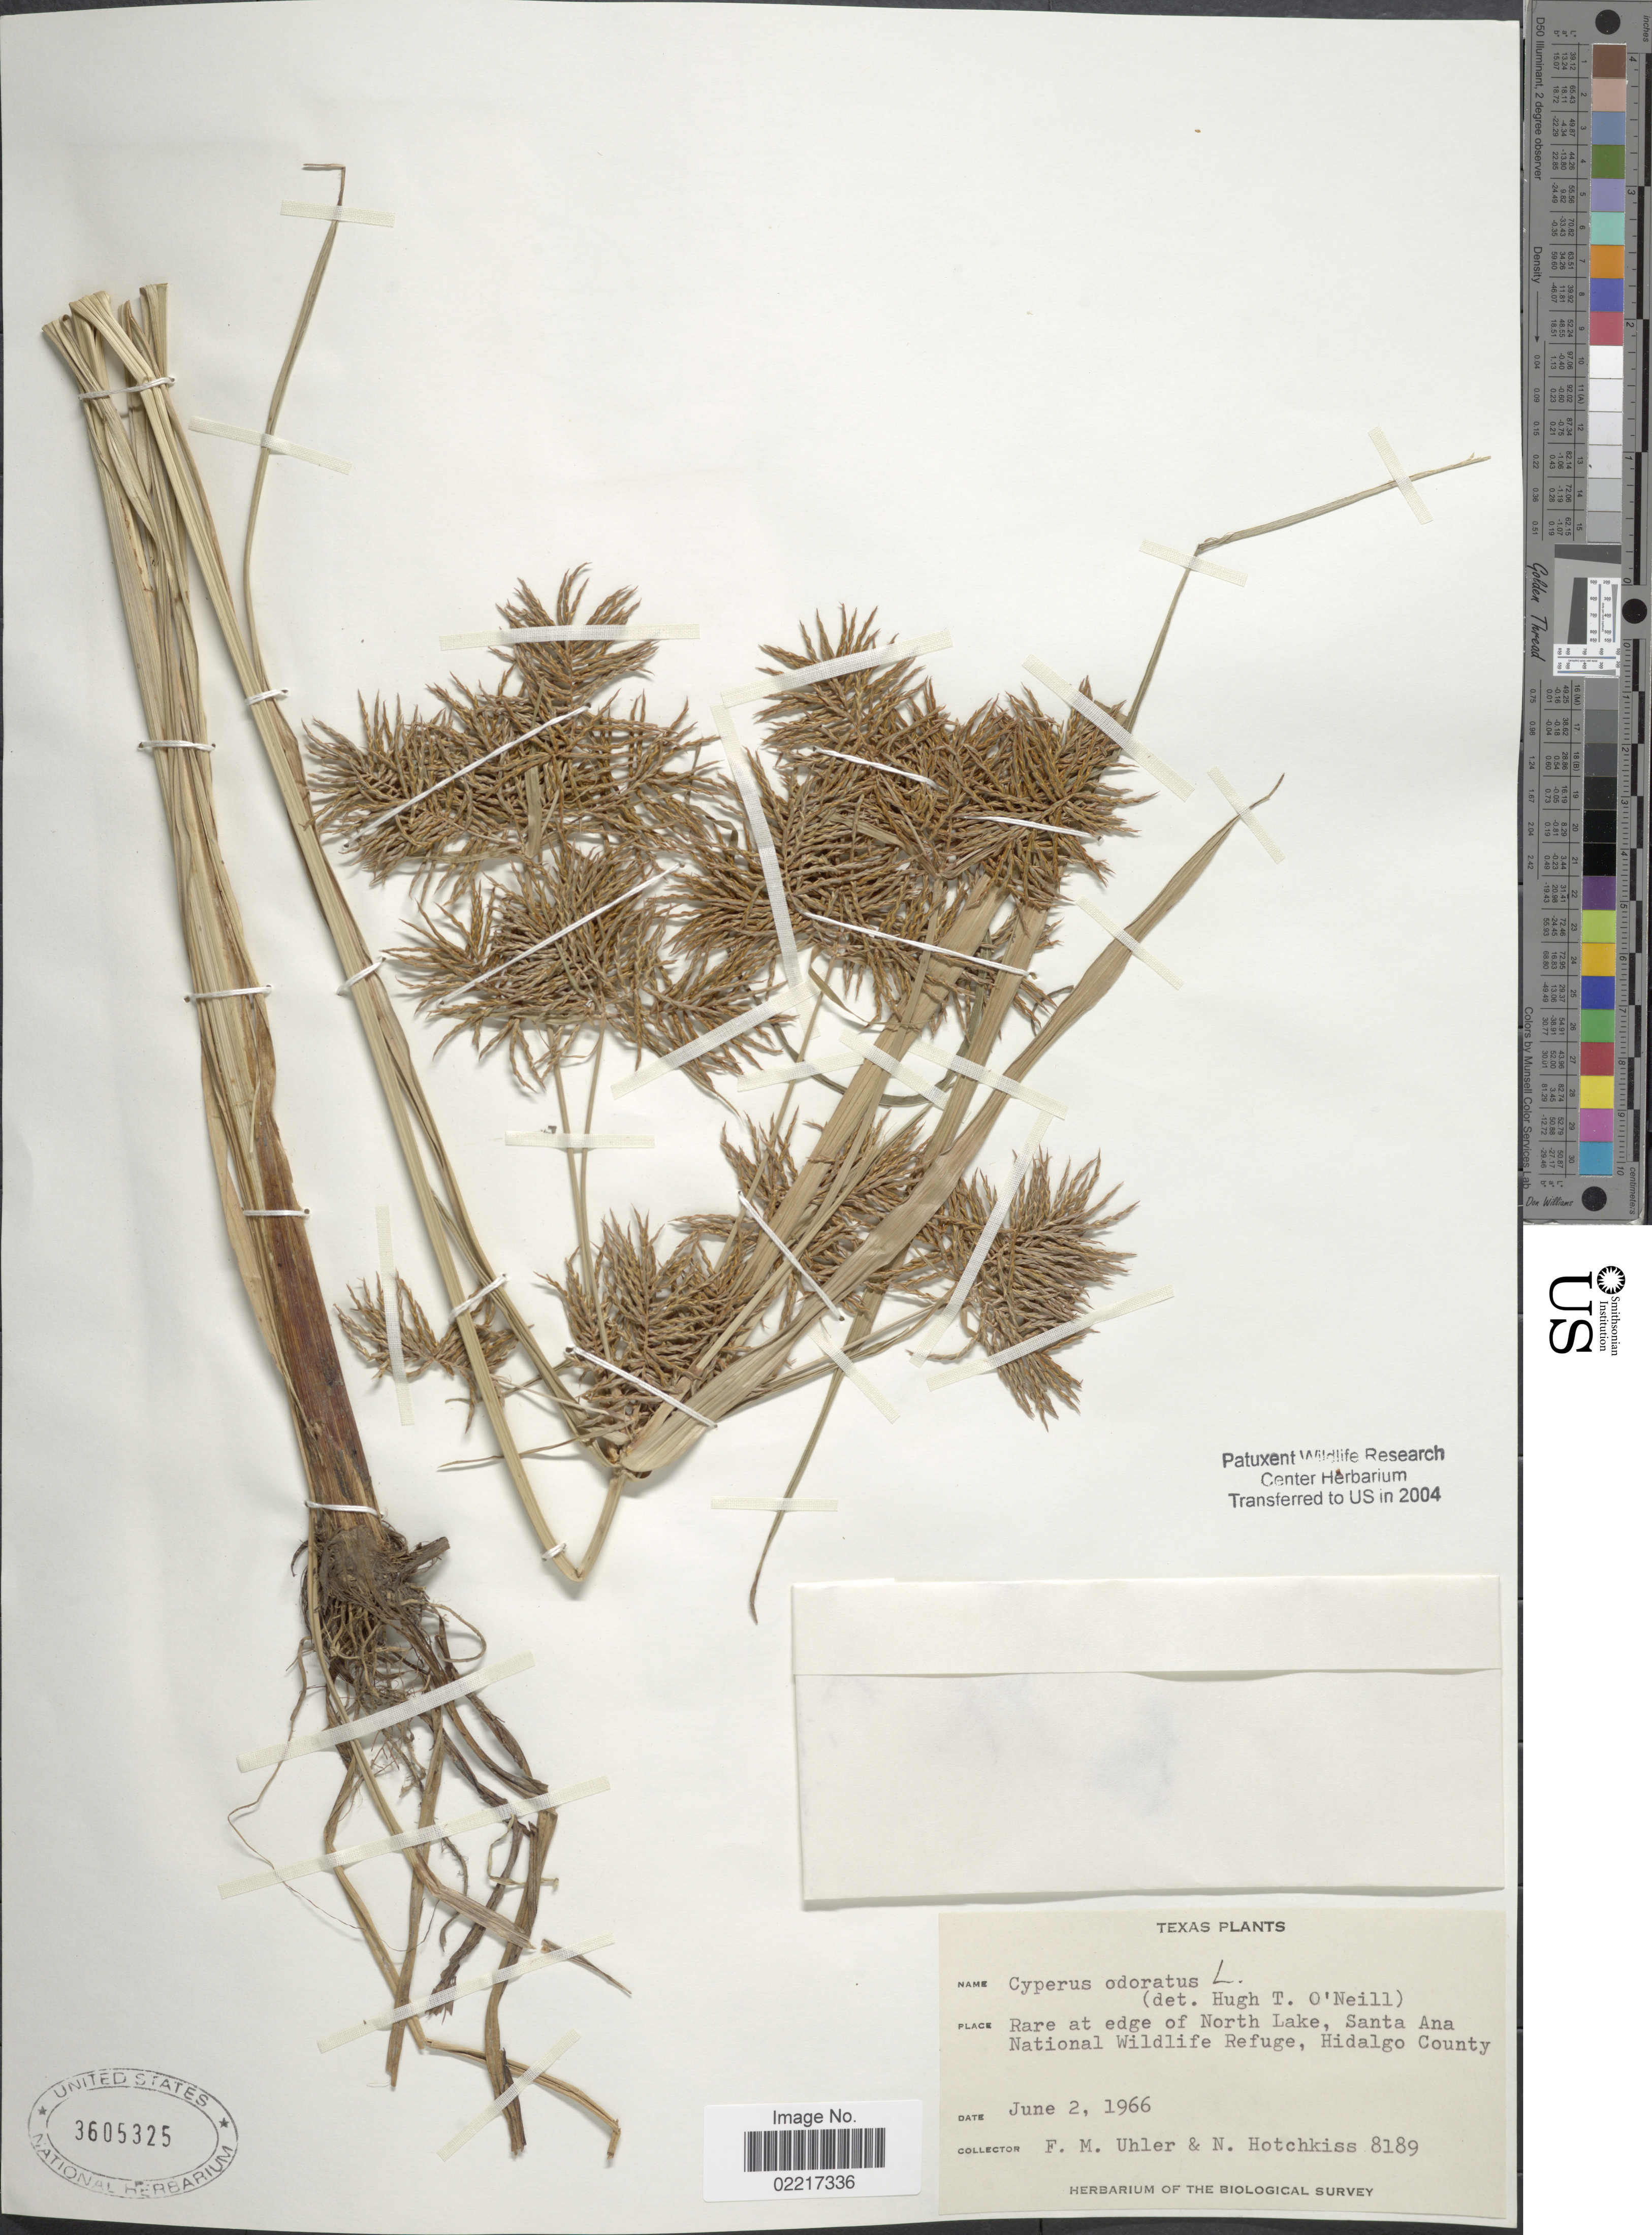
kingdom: Plantae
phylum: Tracheophyta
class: Liliopsida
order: Poales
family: Cyperaceae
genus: Cyperus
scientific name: Cyperus odoratus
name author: L.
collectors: F. M. Uhler & N. Hotchkiss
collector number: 8189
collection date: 1966-06-02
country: United States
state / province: Texas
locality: Rare at edge of North Lake, Santa Ana National Wildlife Refuge, Hidalgo County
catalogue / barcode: US 3605325